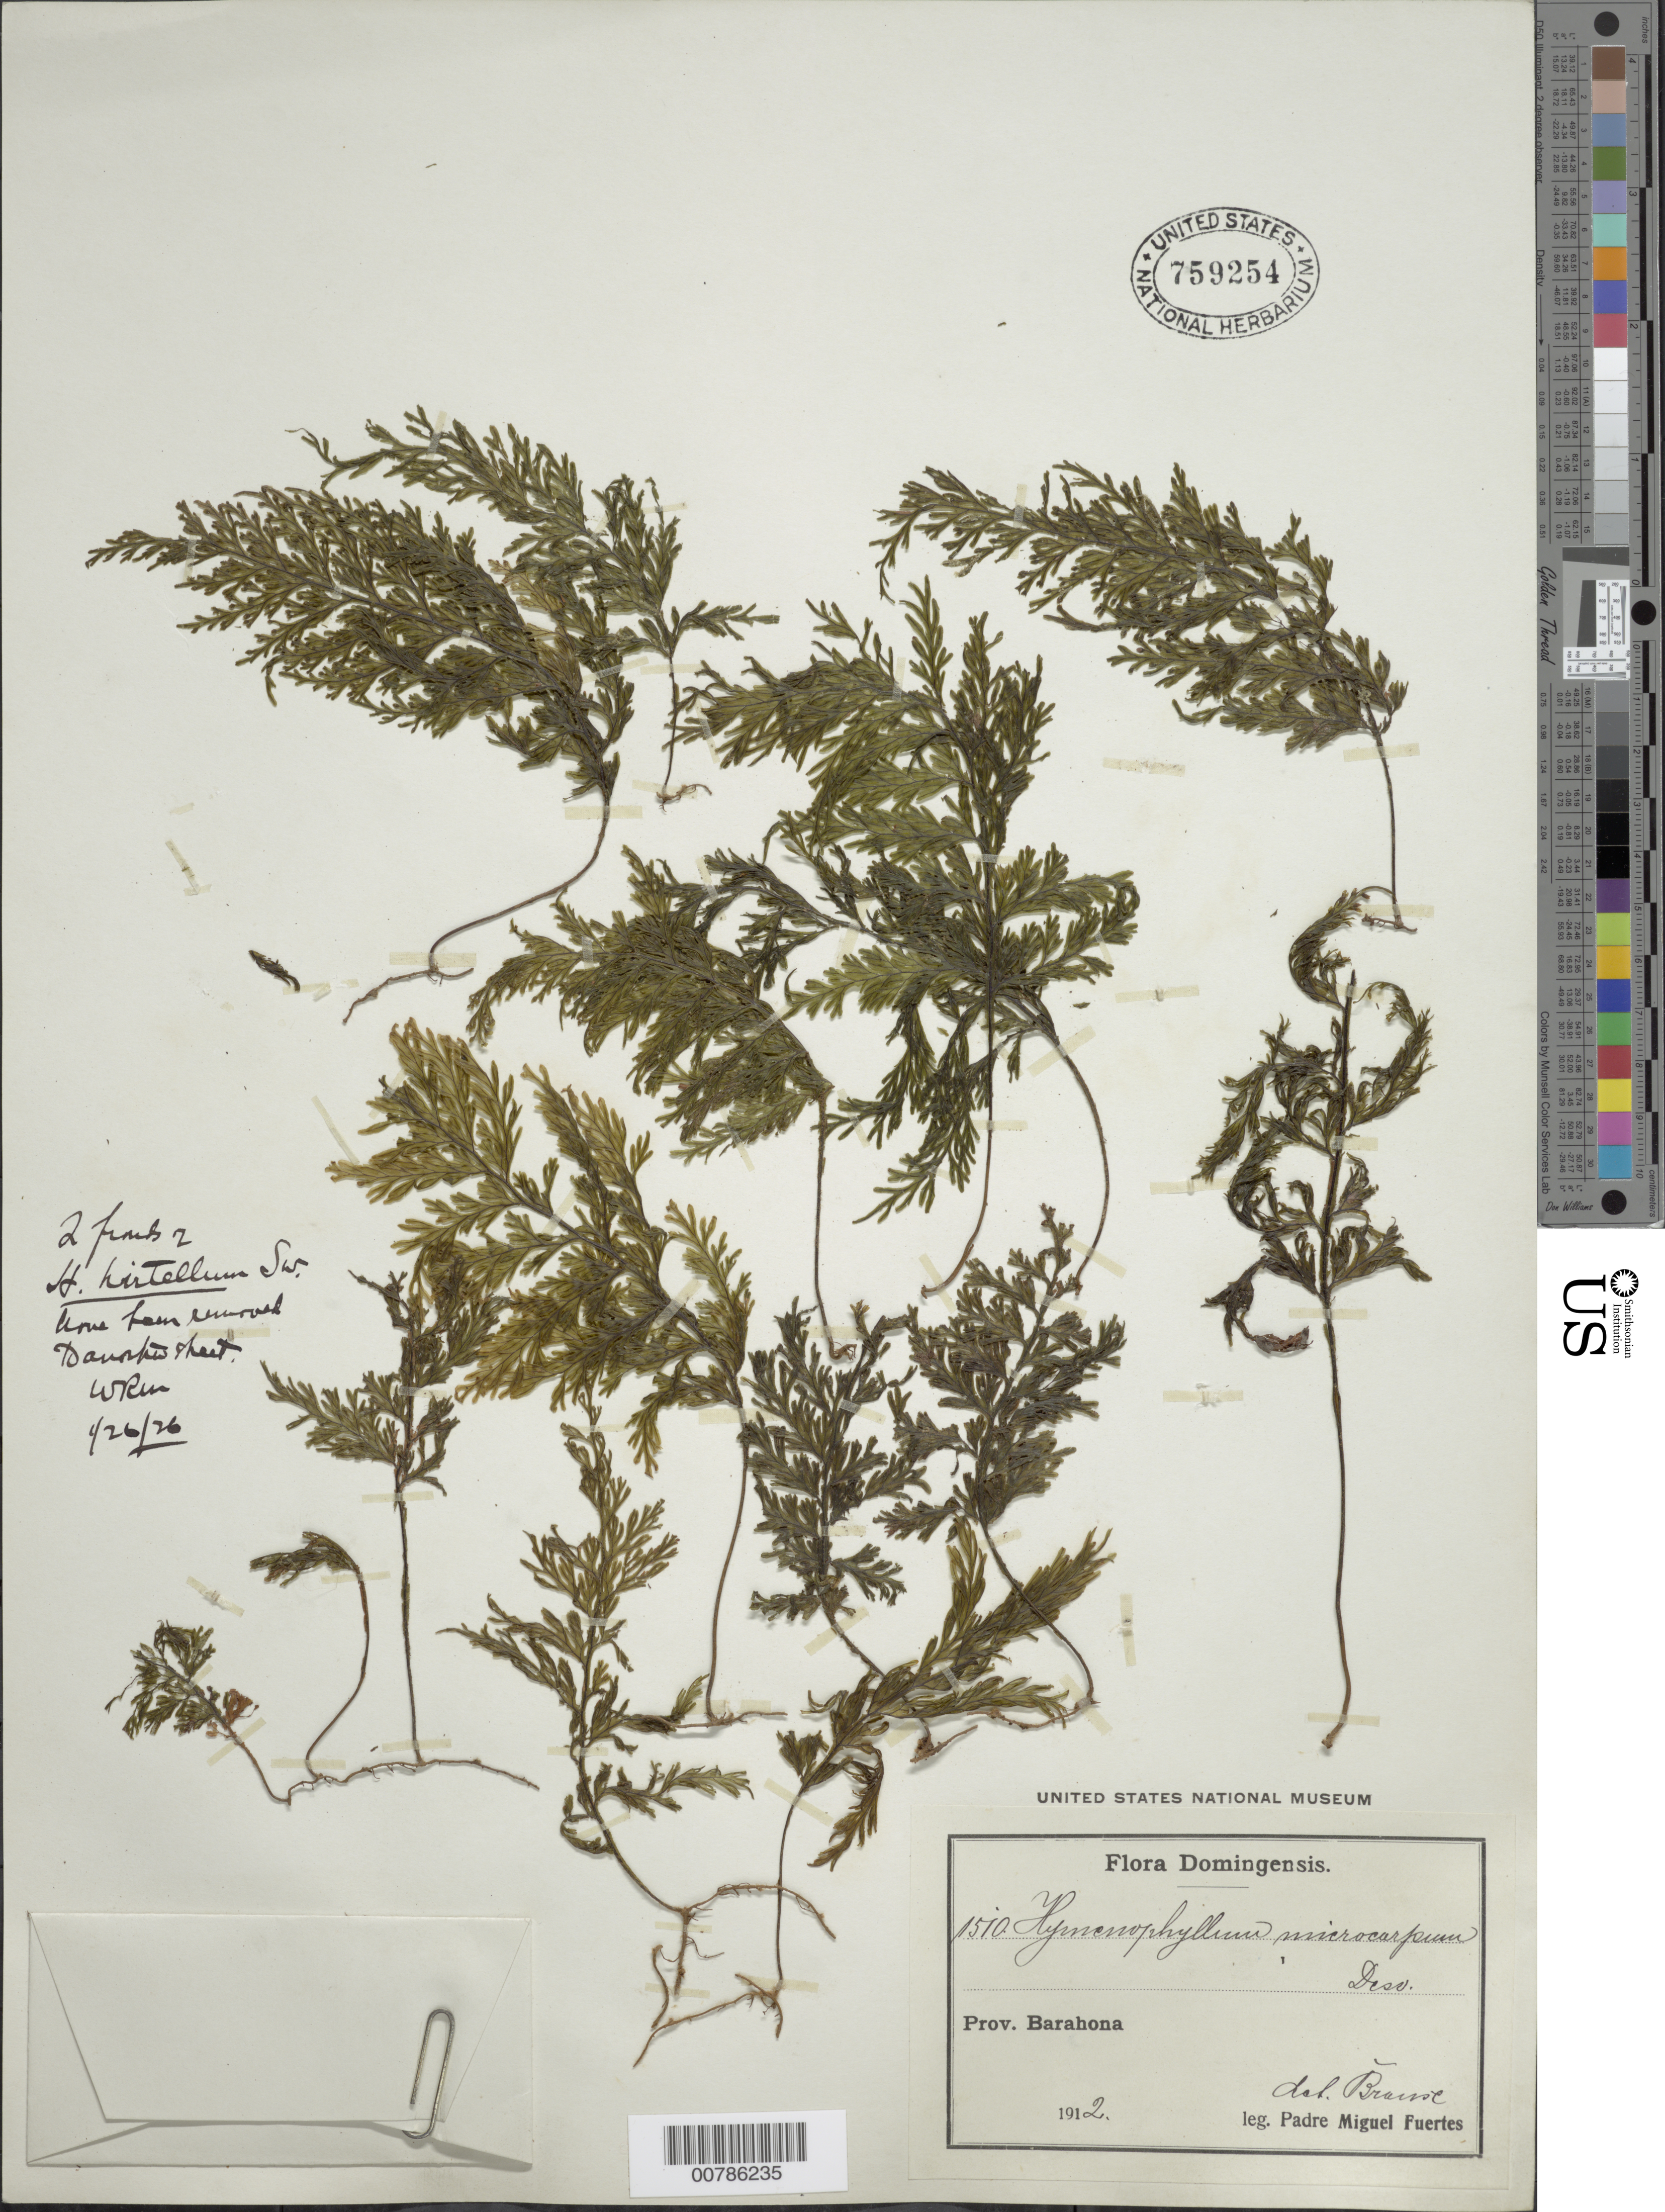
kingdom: Plantae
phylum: Tracheophyta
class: Polypodiopsida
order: Hymenophyllales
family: Hymenophyllaceae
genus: Hymenophyllum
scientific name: Hymenophyllum microcarpum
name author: (Desv.) Lellinger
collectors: M. D. Fuertes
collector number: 1510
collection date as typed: Apr 1912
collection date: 1912-04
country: Dominican Republic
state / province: Barahona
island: Hispaniola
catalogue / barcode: US 759254